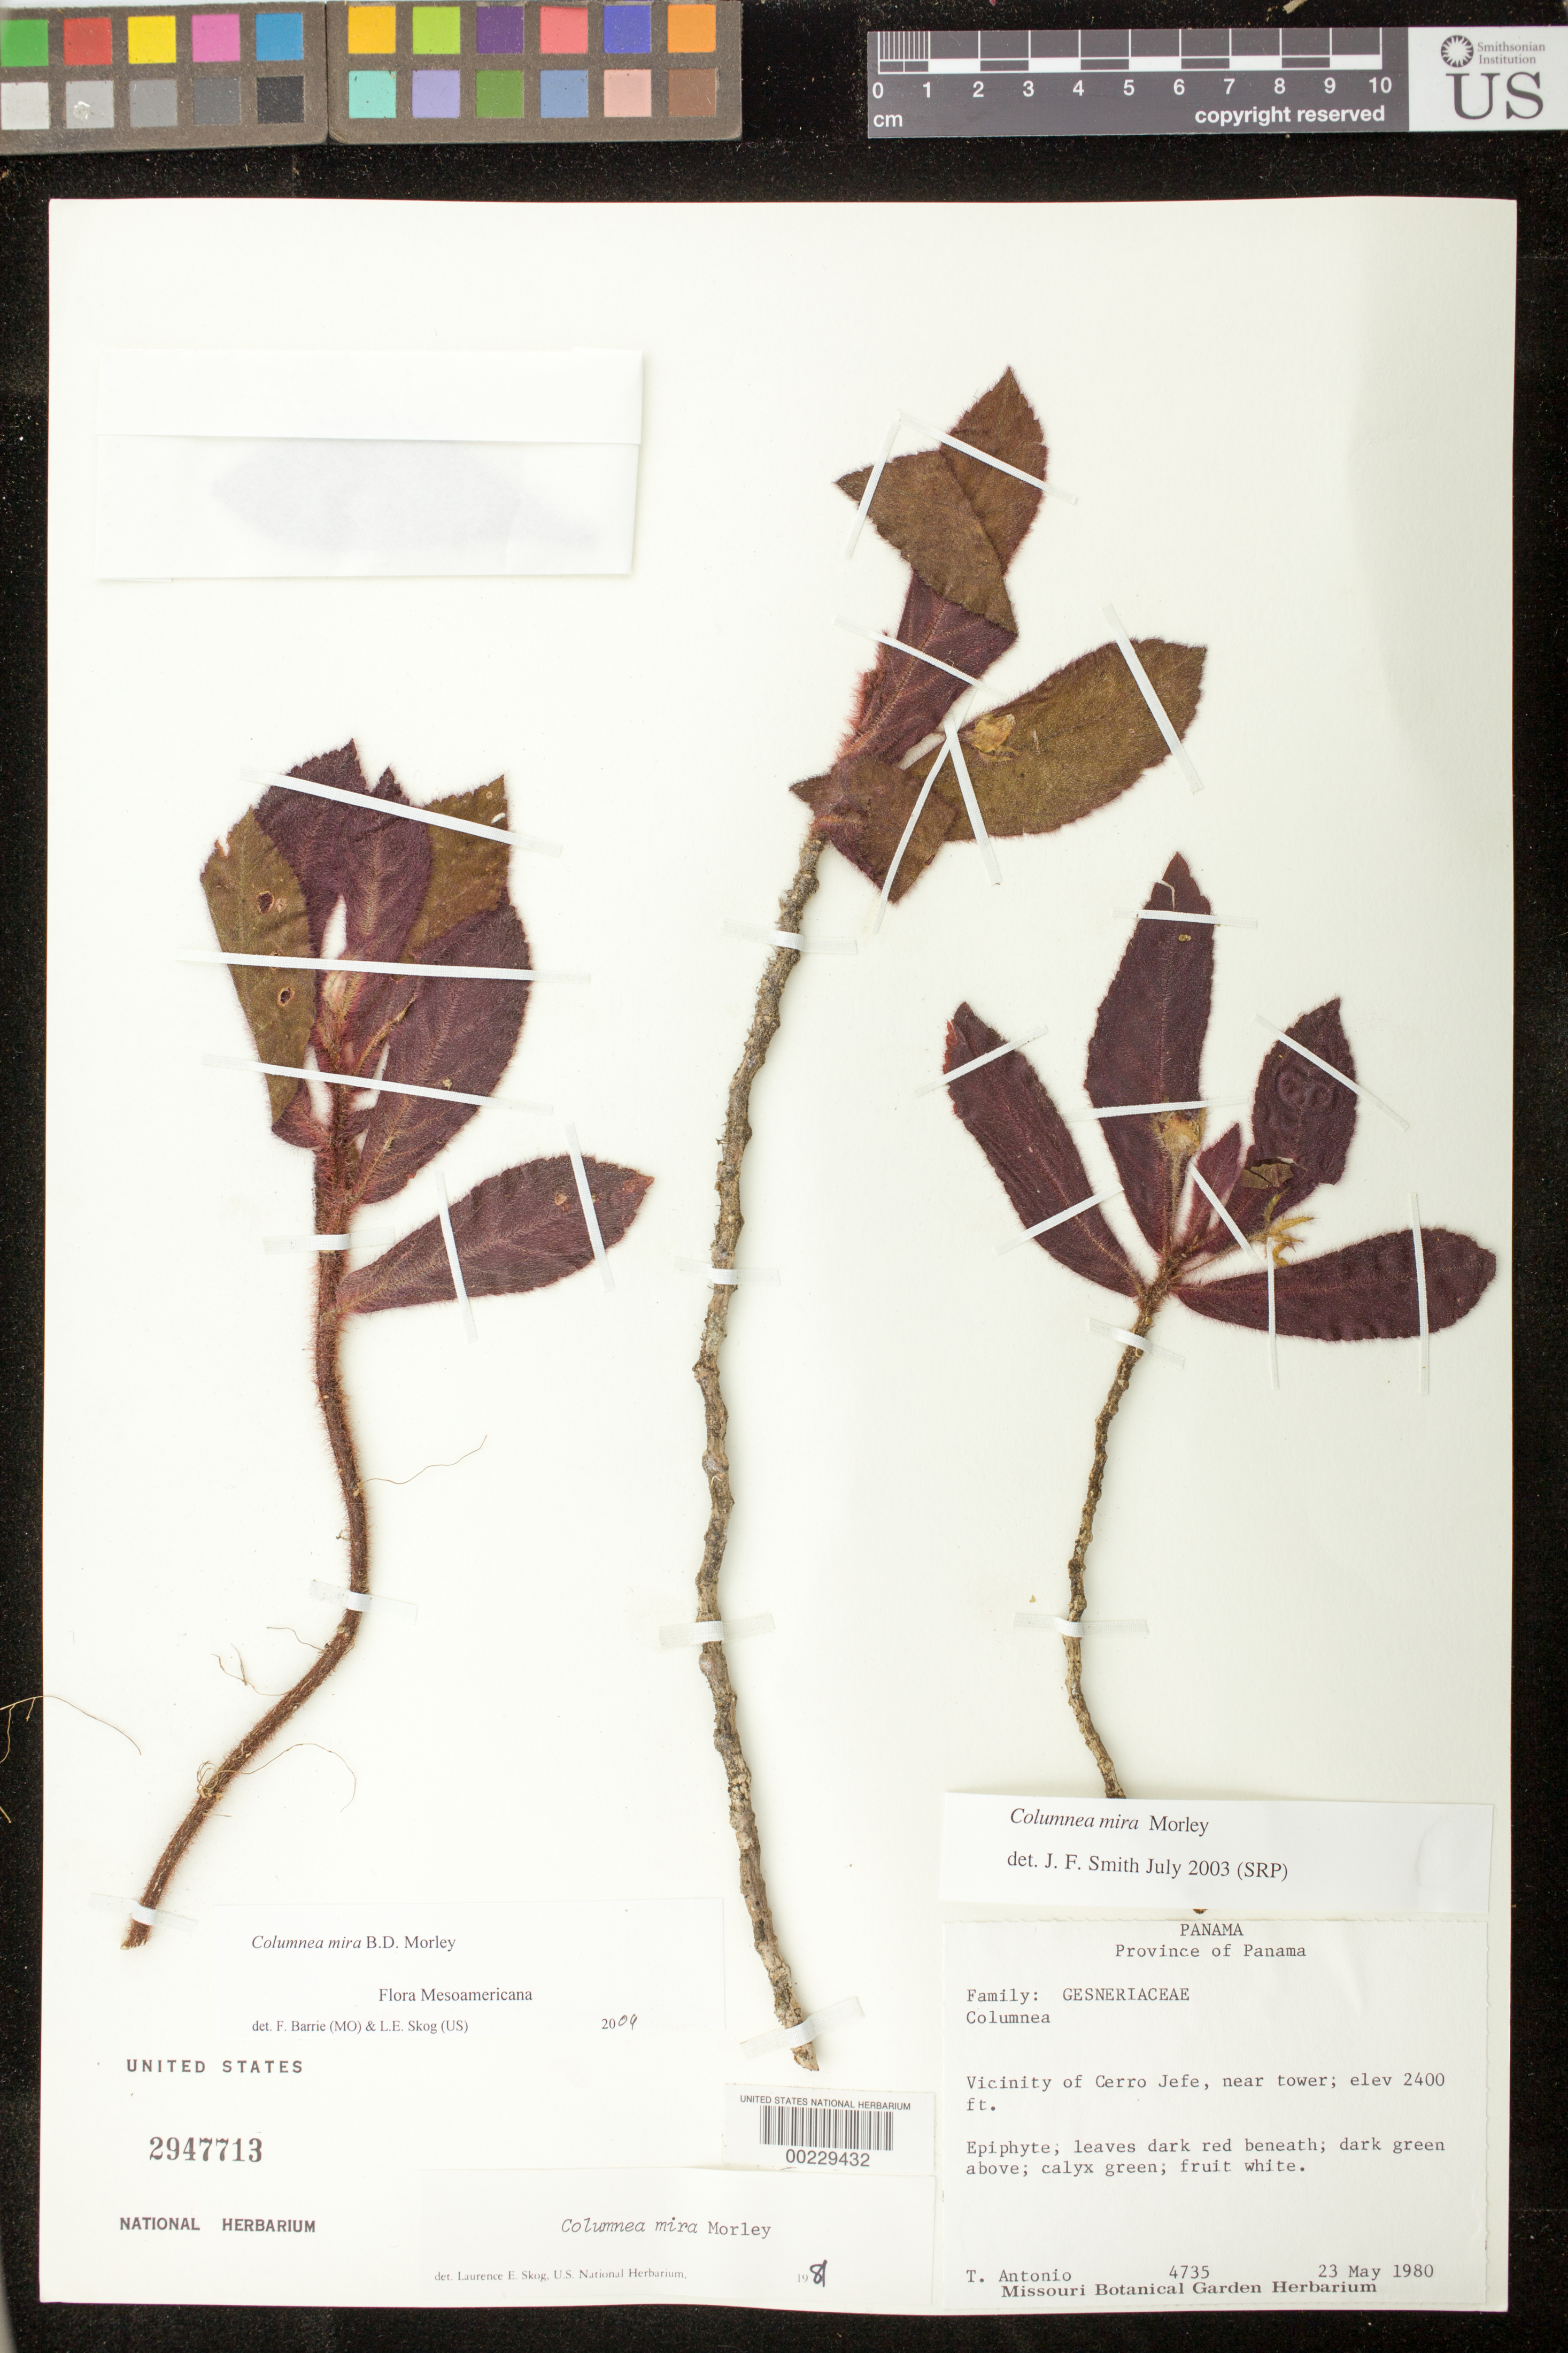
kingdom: Plantae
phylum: Tracheophyta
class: Magnoliopsida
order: Lamiales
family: Gesneriaceae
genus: Columnea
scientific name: Columnea mira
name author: B.D. Morley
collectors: T. Antonio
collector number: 4735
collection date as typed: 23 May 1980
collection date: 1980-05-23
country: Panama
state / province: Panamá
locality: Vicinity of Cerro Jefe, near tower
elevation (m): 732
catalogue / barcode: US 2947713